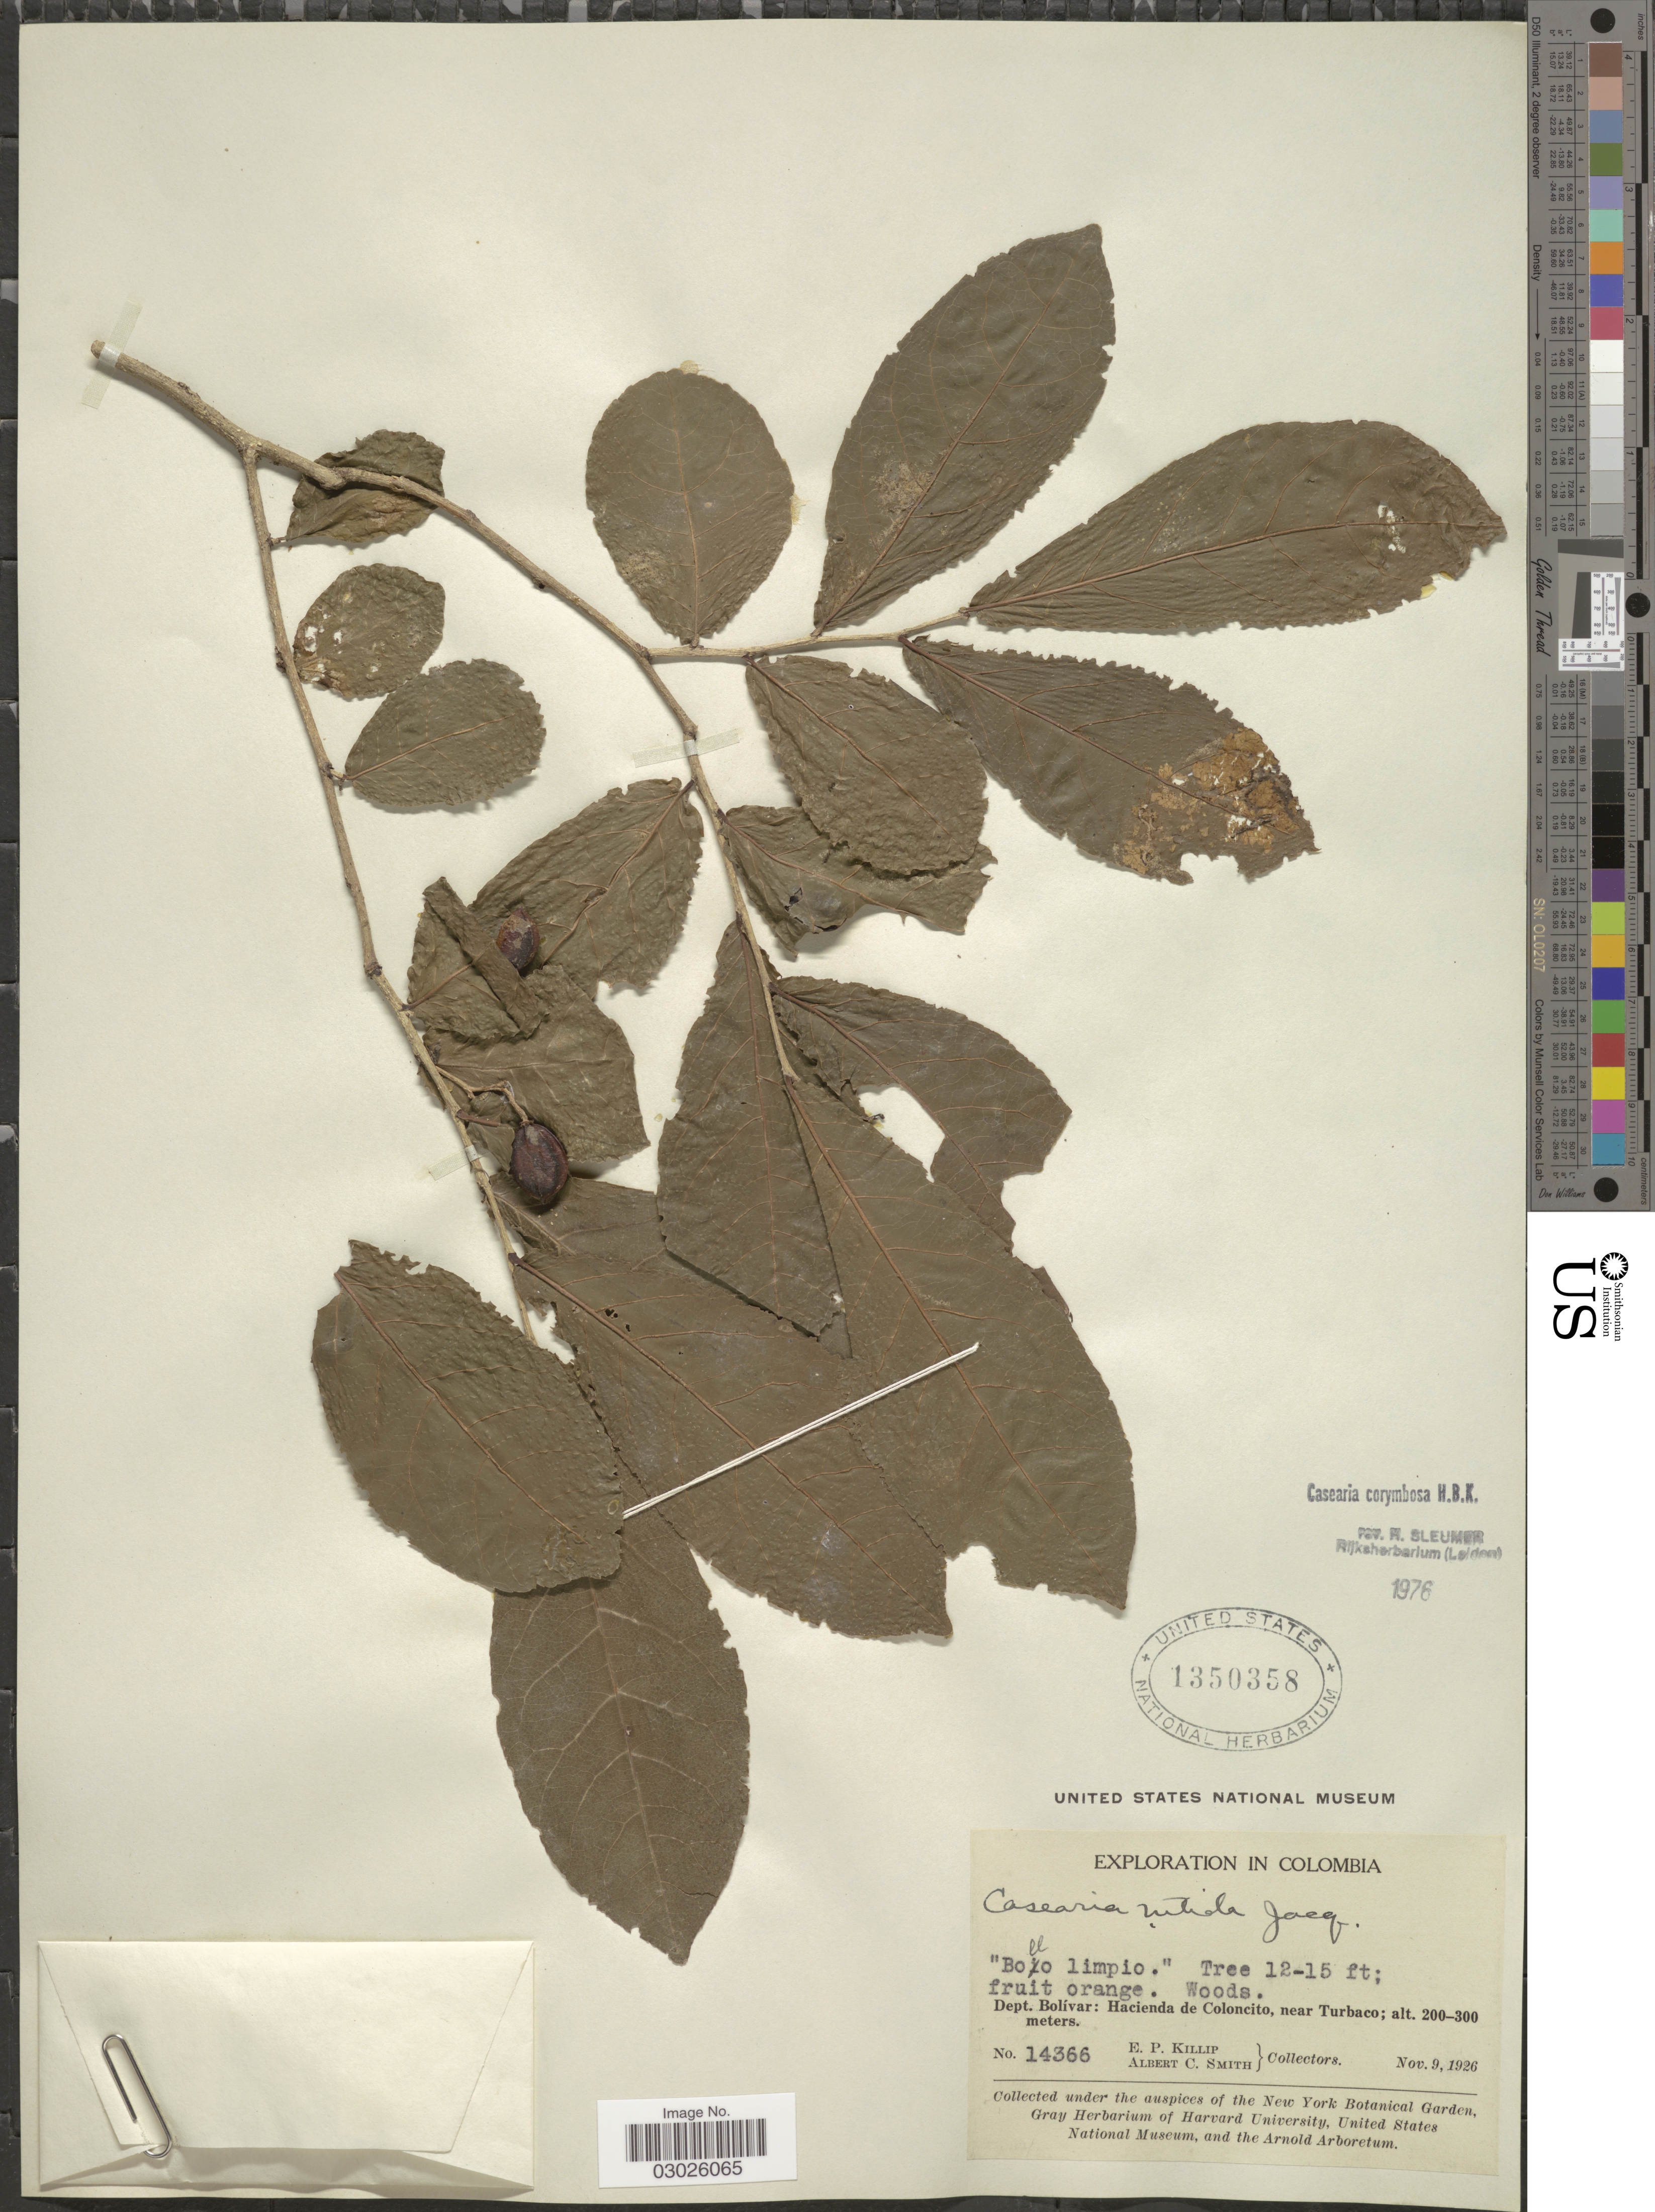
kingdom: Plantae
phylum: Tracheophyta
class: Magnoliopsida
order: Malpighiales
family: Salicaceae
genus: Casearia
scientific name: Casearia corymbosa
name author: Kunth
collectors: E. P. Killip & A. C. Smith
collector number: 14366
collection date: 1926-11-09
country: Colombia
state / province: Bolívar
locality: Dept. Bolívar: Hacienda de Coloncito, near Turbaco.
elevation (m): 200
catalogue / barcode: US 1350358